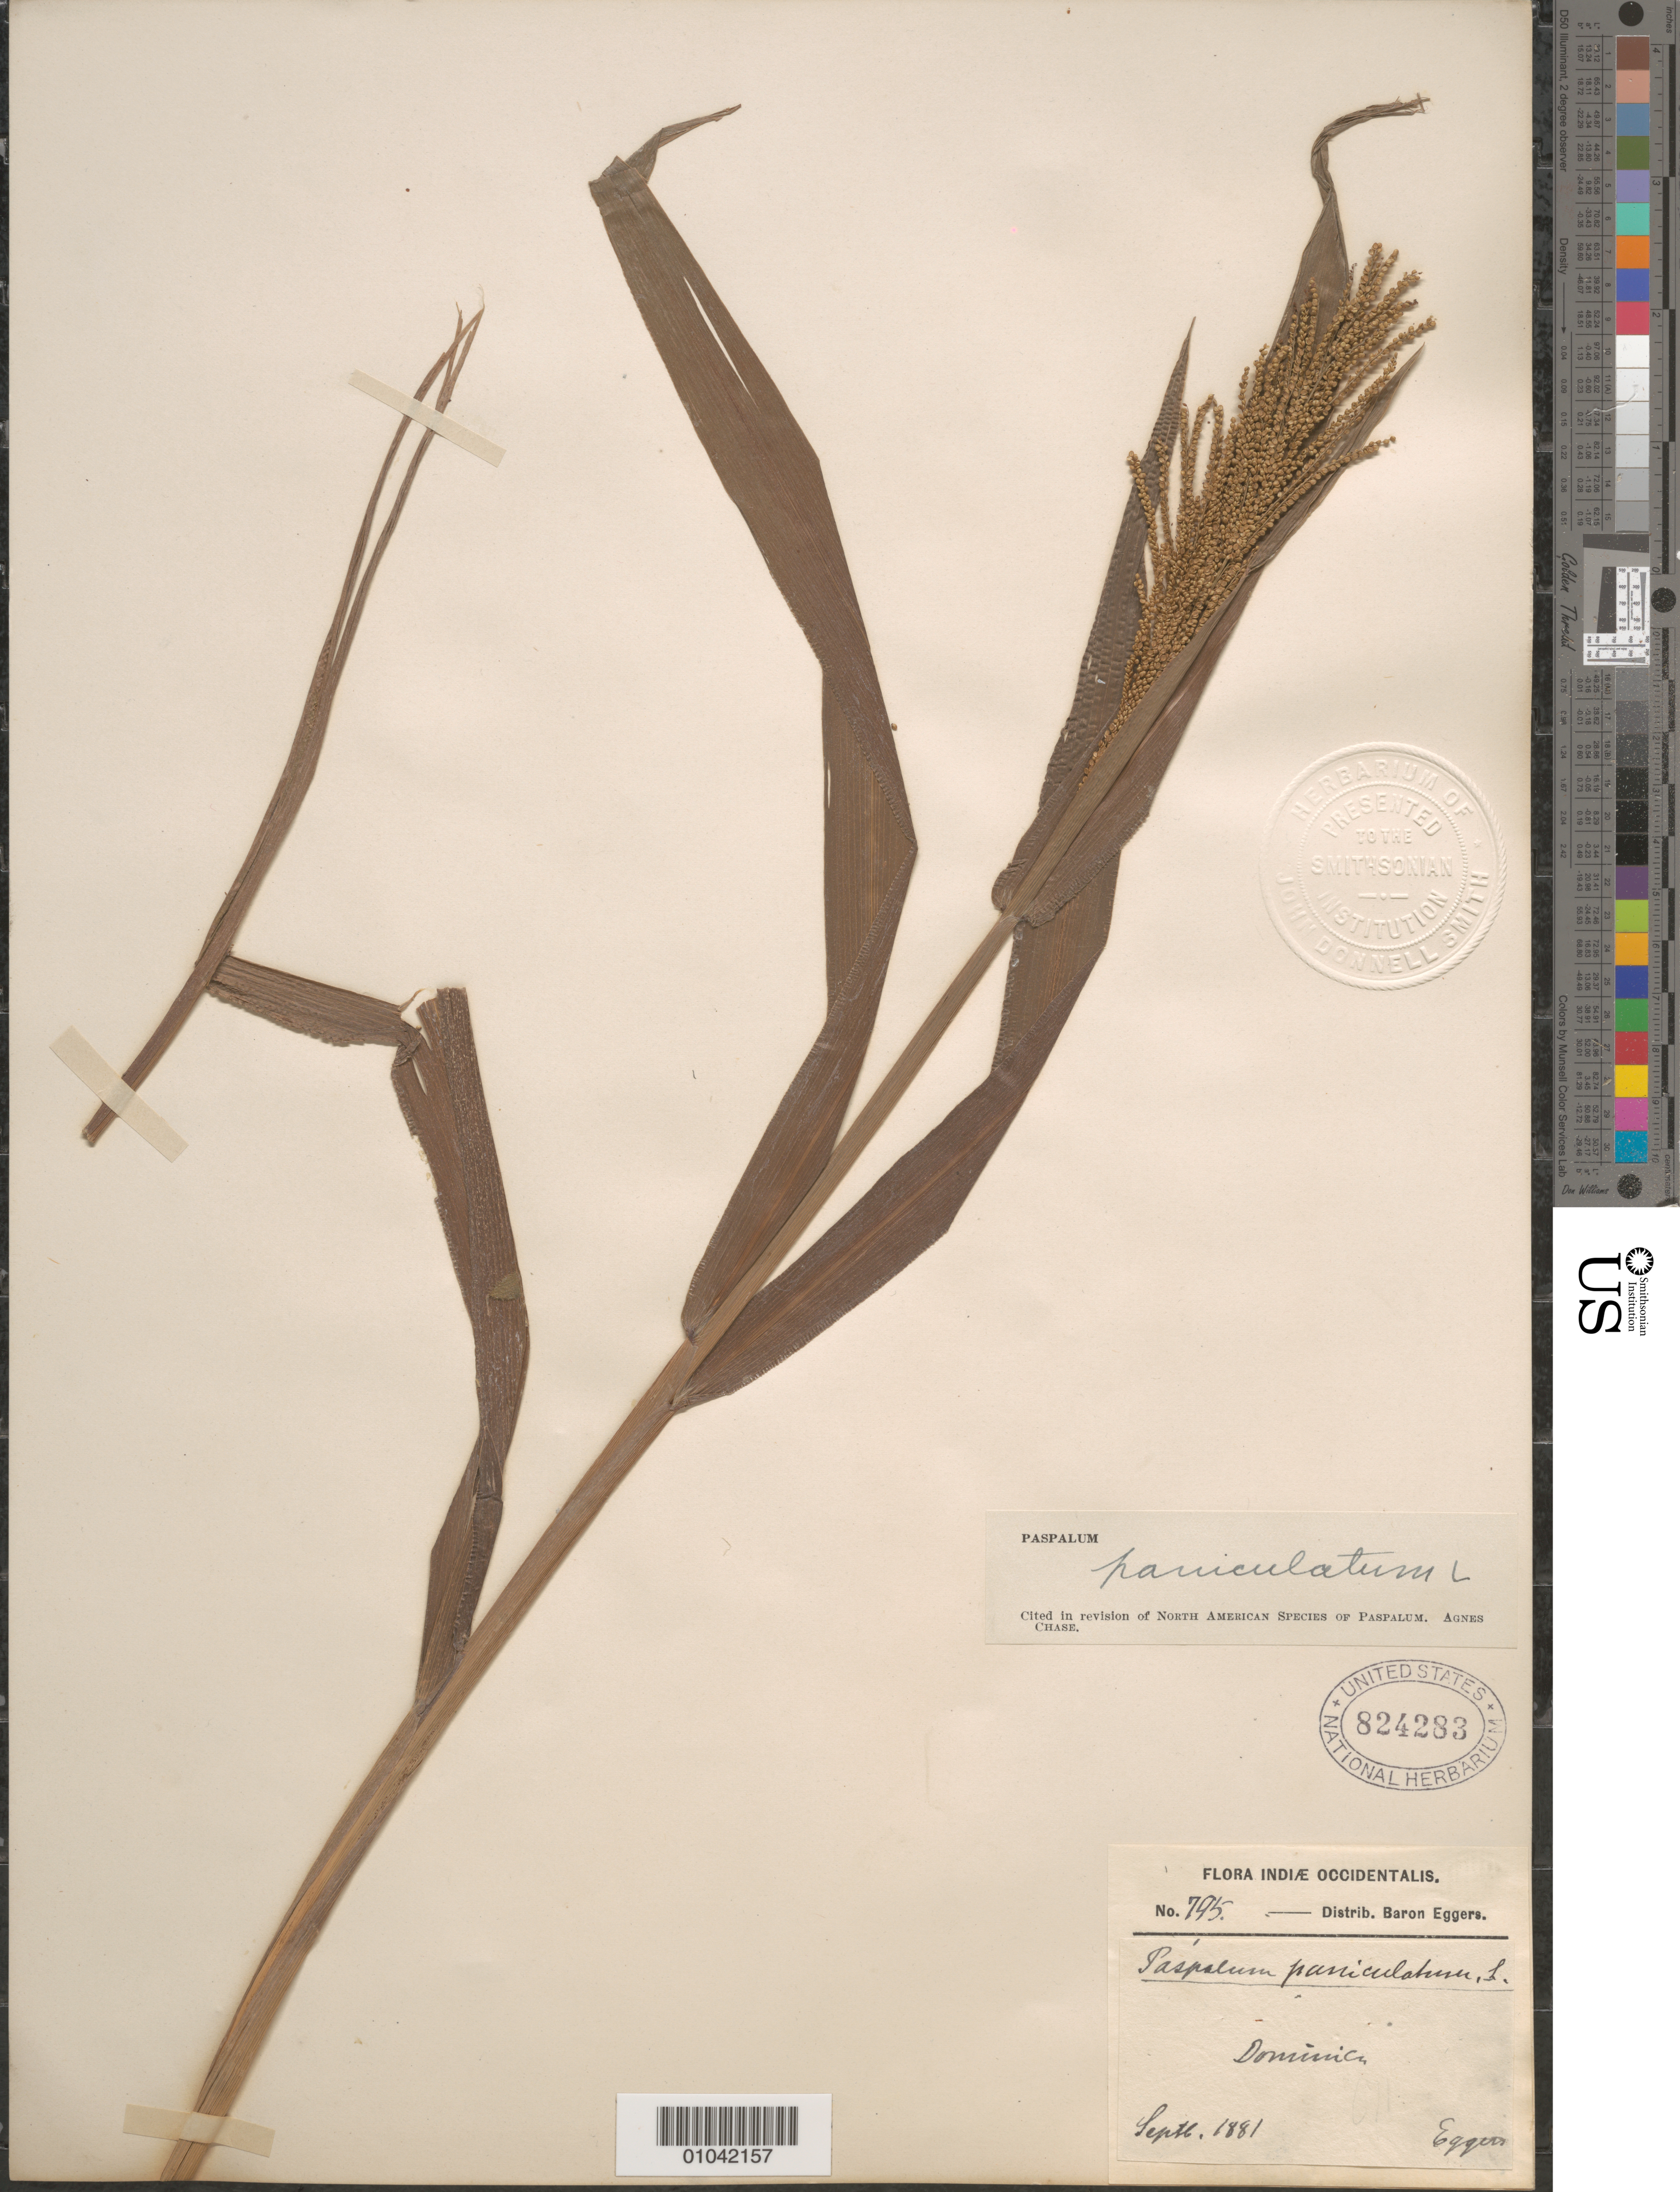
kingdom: Plantae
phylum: Tracheophyta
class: Liliopsida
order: Poales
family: Poaceae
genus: Paspalum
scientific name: Paspalum paniculatum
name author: L.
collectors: H. F. A. von Eggers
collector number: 795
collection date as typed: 1881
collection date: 1881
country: Dominica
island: Dominica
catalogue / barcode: US 824283